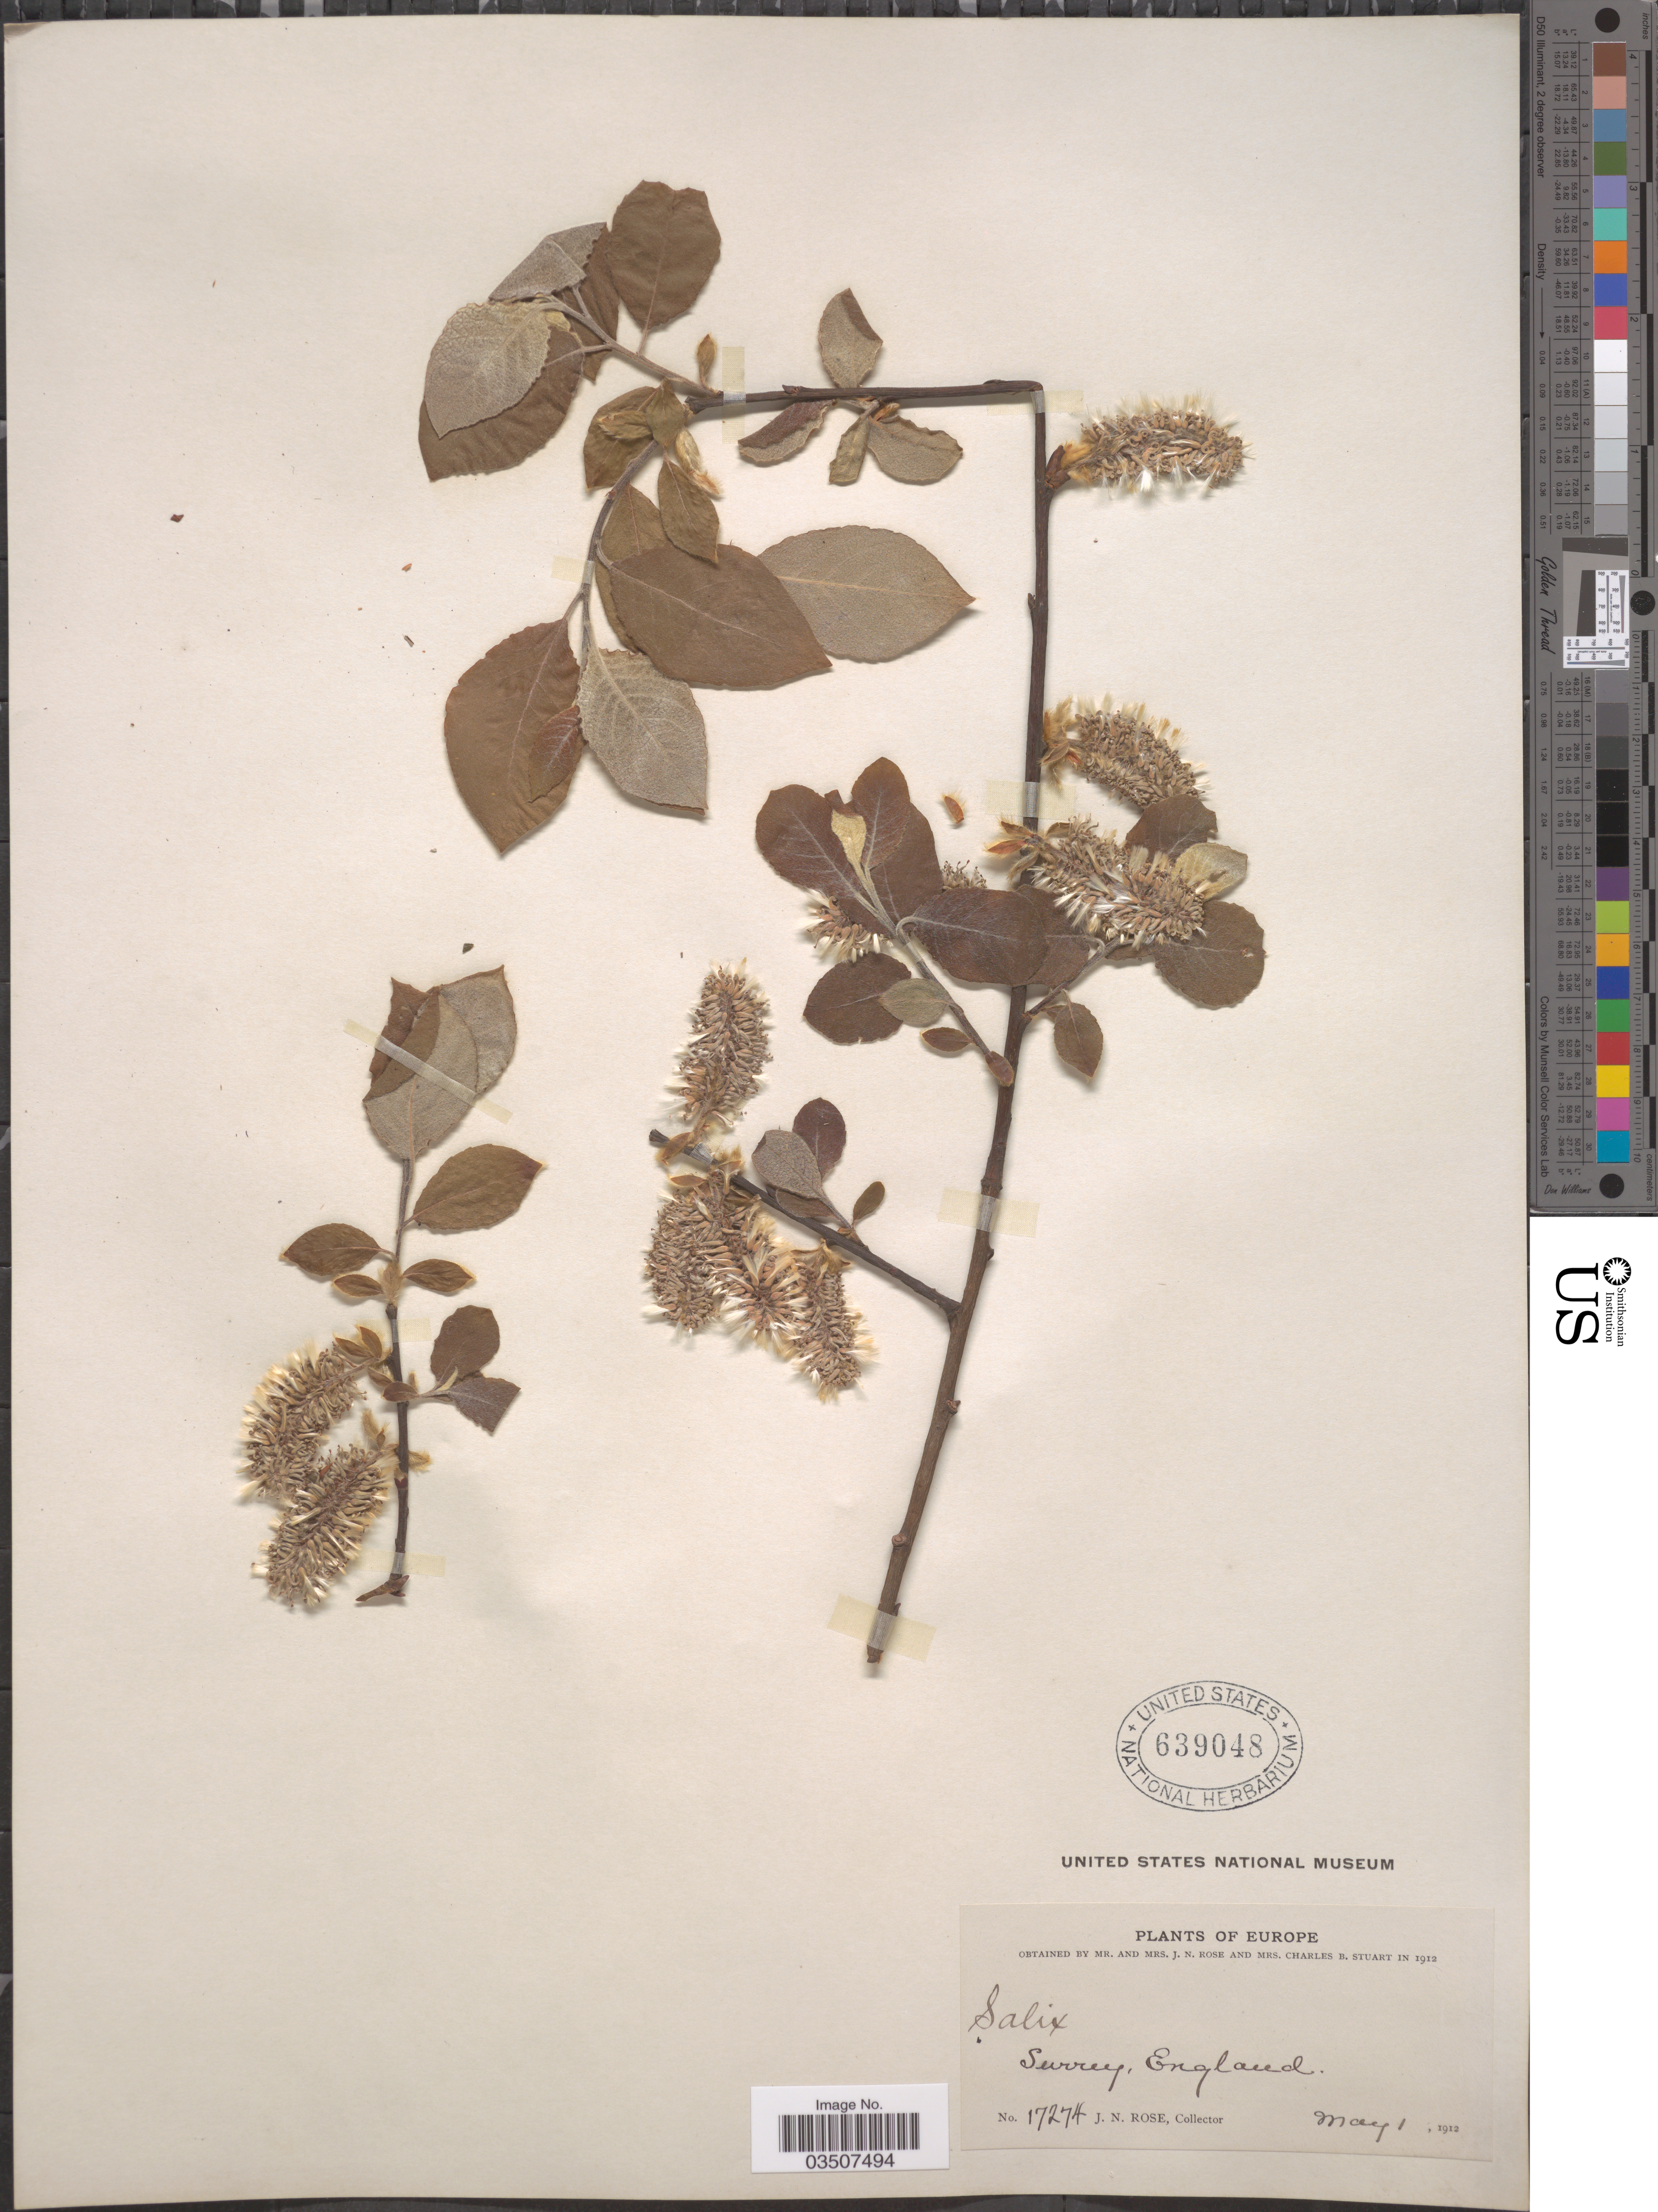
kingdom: Plantae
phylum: Tracheophyta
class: Magnoliopsida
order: Malpighiales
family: Salicaceae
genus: Salix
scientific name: Salix cordata x S. sericea Marshall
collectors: J. N. Rose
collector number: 17274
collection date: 1912-05-01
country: United Kingdom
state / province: England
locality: Surrey.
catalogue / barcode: US 639048